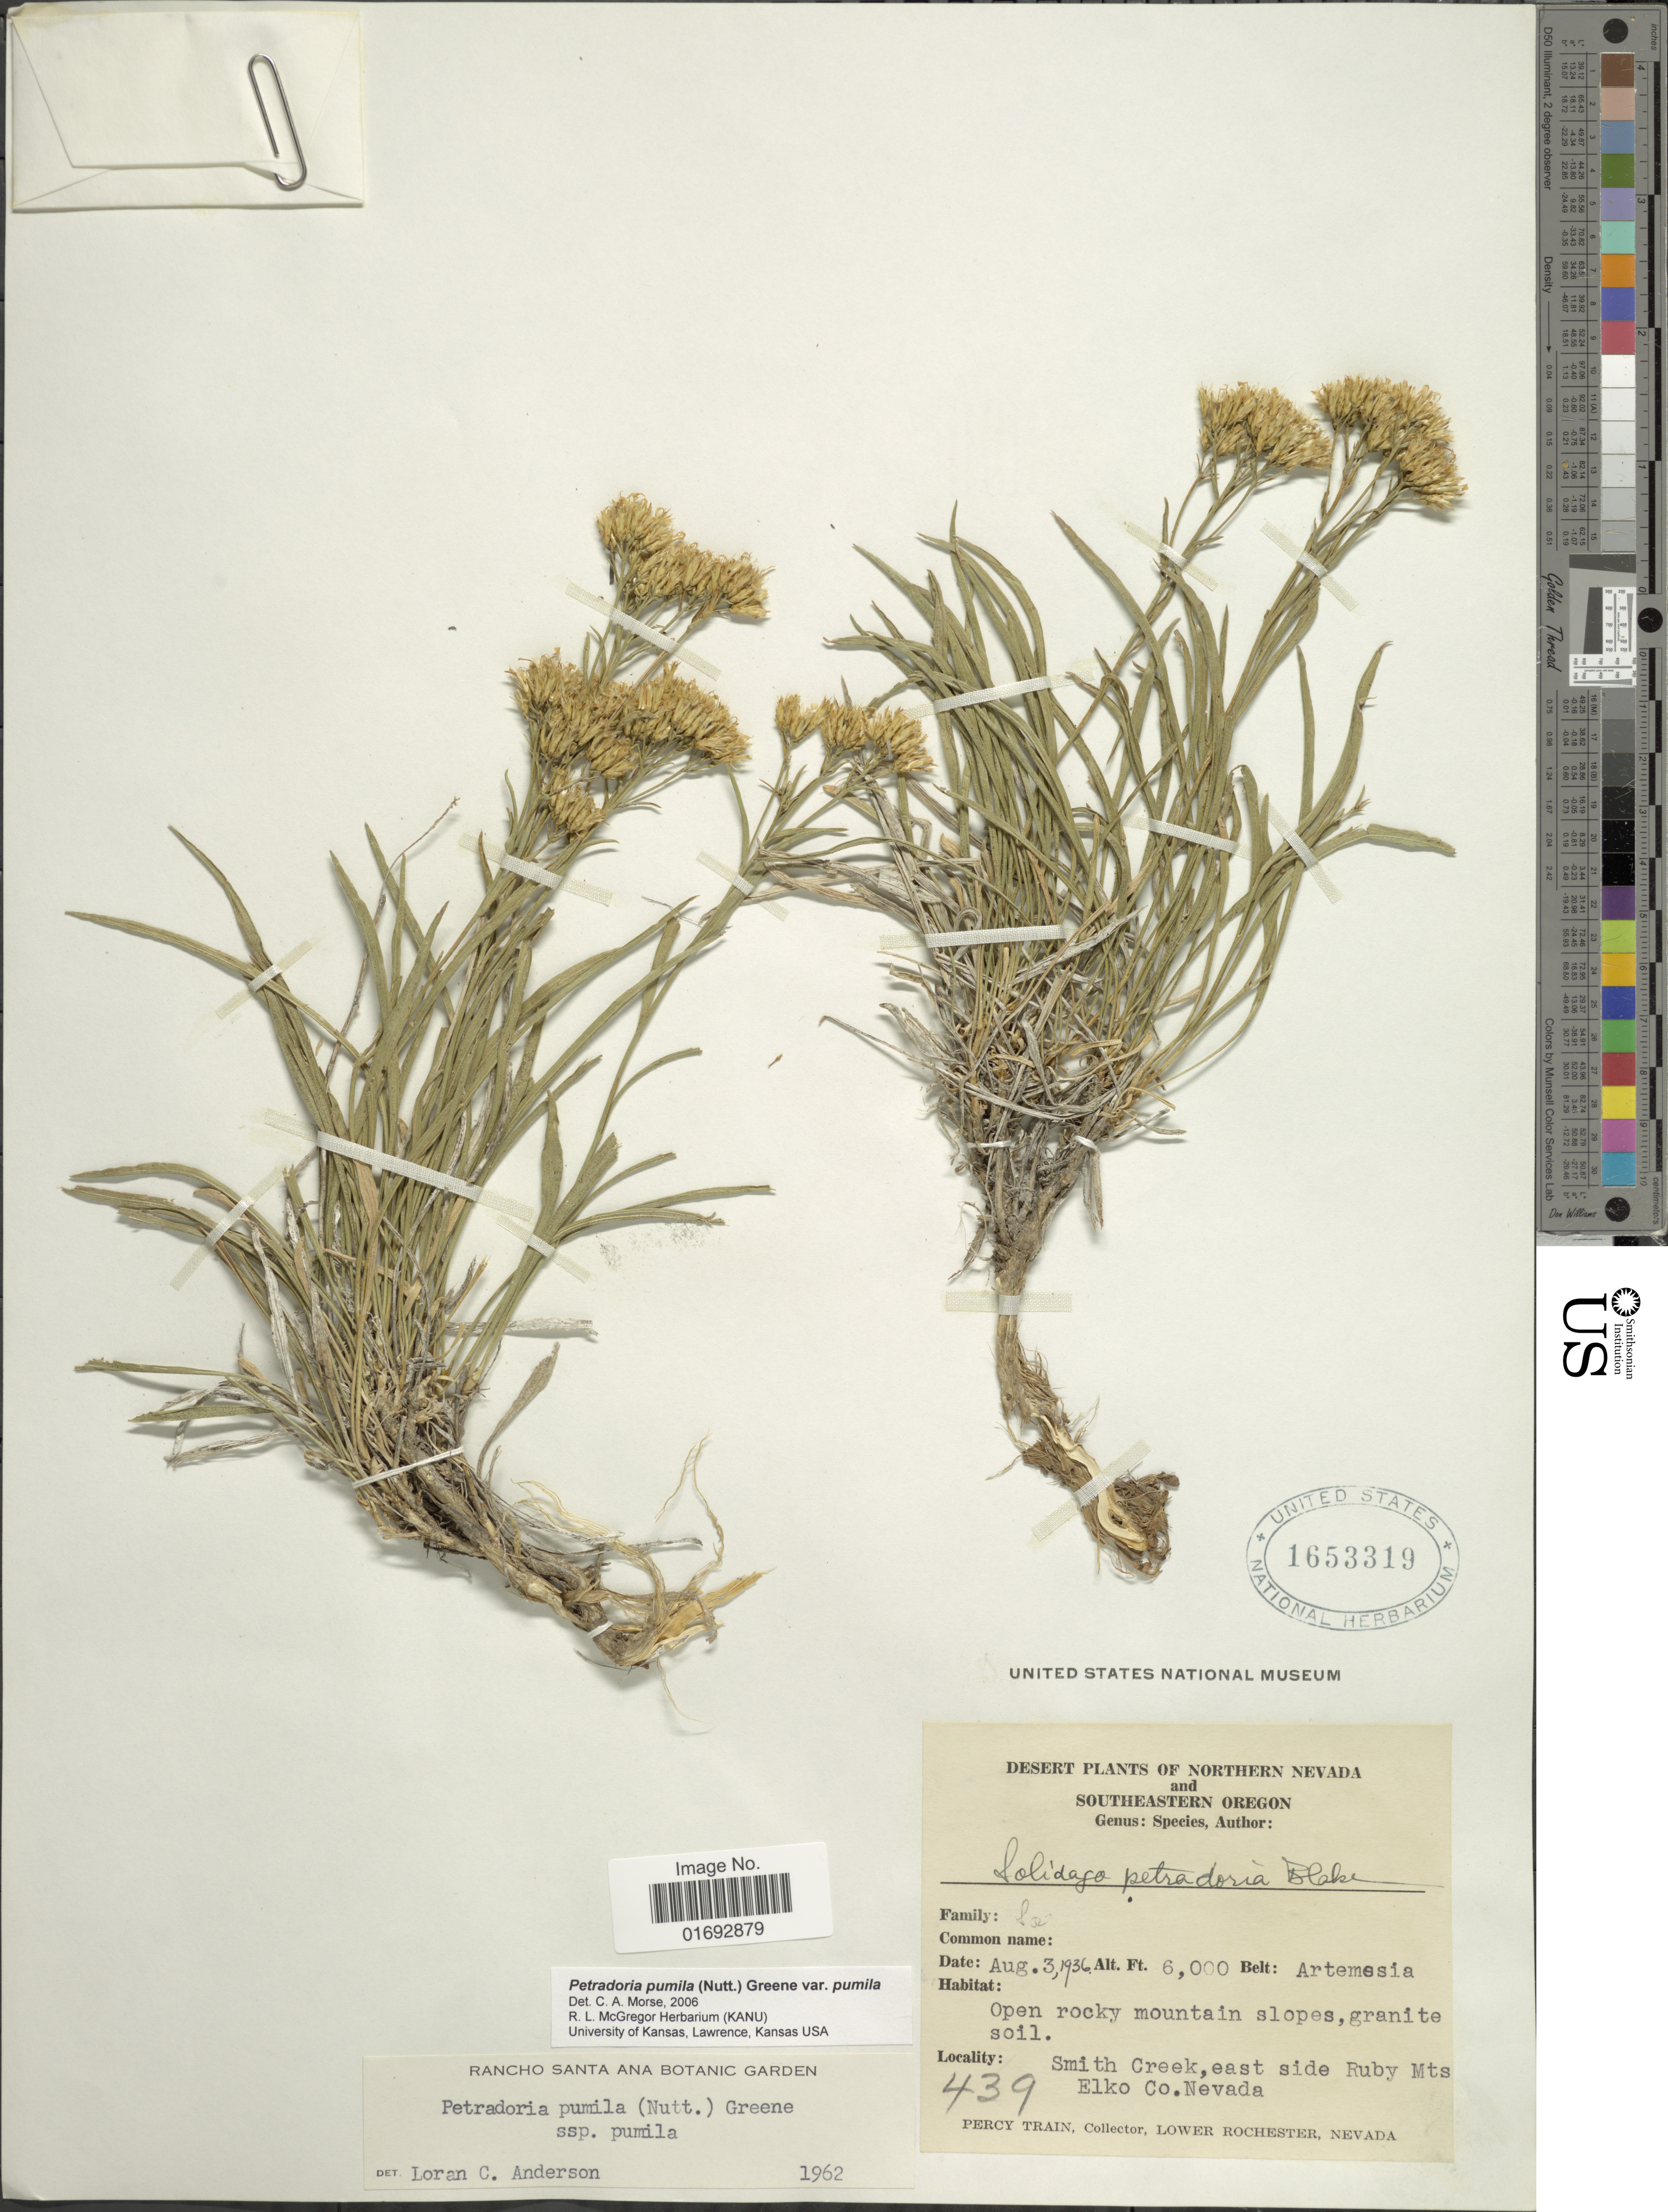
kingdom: Plantae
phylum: Tracheophyta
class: Magnoliopsida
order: Asterales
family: Asteraceae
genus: Petradoria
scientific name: Petradoria pumila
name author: (Nutt.) Greene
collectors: P. Train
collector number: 439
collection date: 1936-08-03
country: United States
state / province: Nevada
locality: Northern Nevada, open rocky mountains slopes, granite soil, Smit Creek, east side Ruby Mts. Elko Co.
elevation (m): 1829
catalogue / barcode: US 1653319